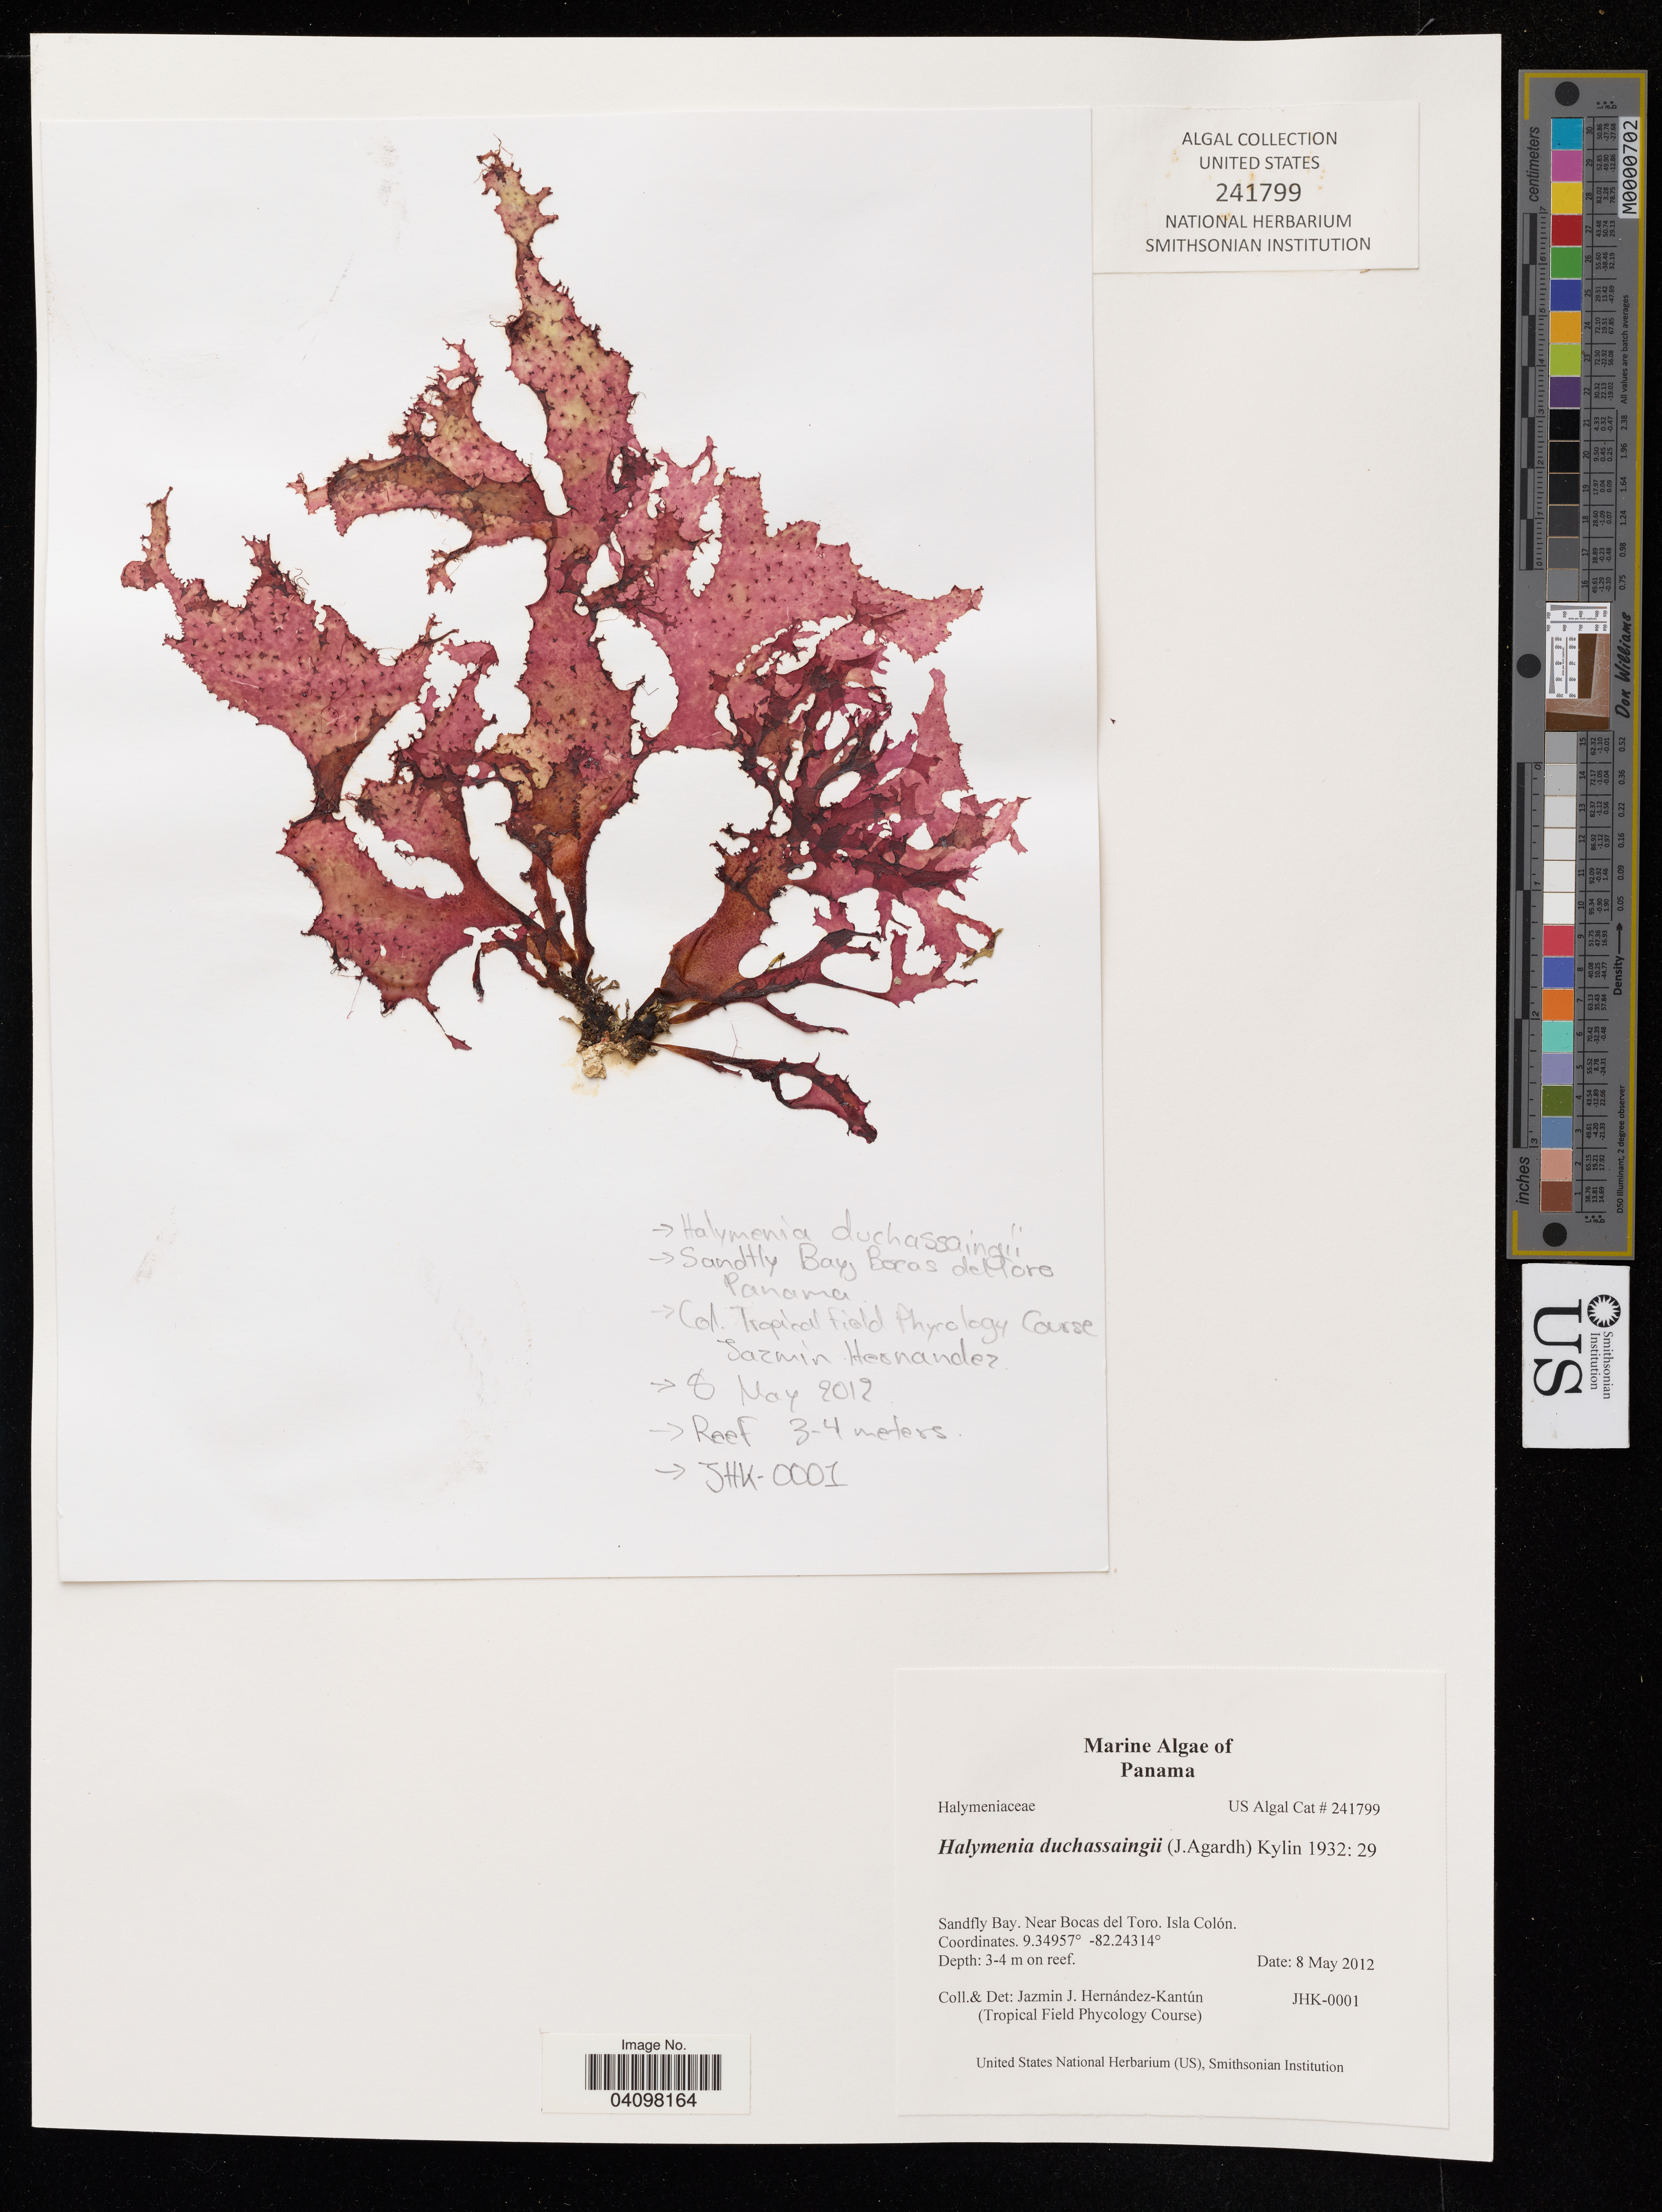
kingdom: Plantae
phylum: Rhodophyta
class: Florideophyceae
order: Halymeniales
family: Halymeniaceae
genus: Halymenia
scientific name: Halymenia duchassaingii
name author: (J. Agardh) Kylin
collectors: J. J. Hernández-Kantún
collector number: JHK-0001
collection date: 2012-05-08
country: Panama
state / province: Colón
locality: Sandfly Bay. Near Bocas del Toro.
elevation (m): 3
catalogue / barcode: US 241799